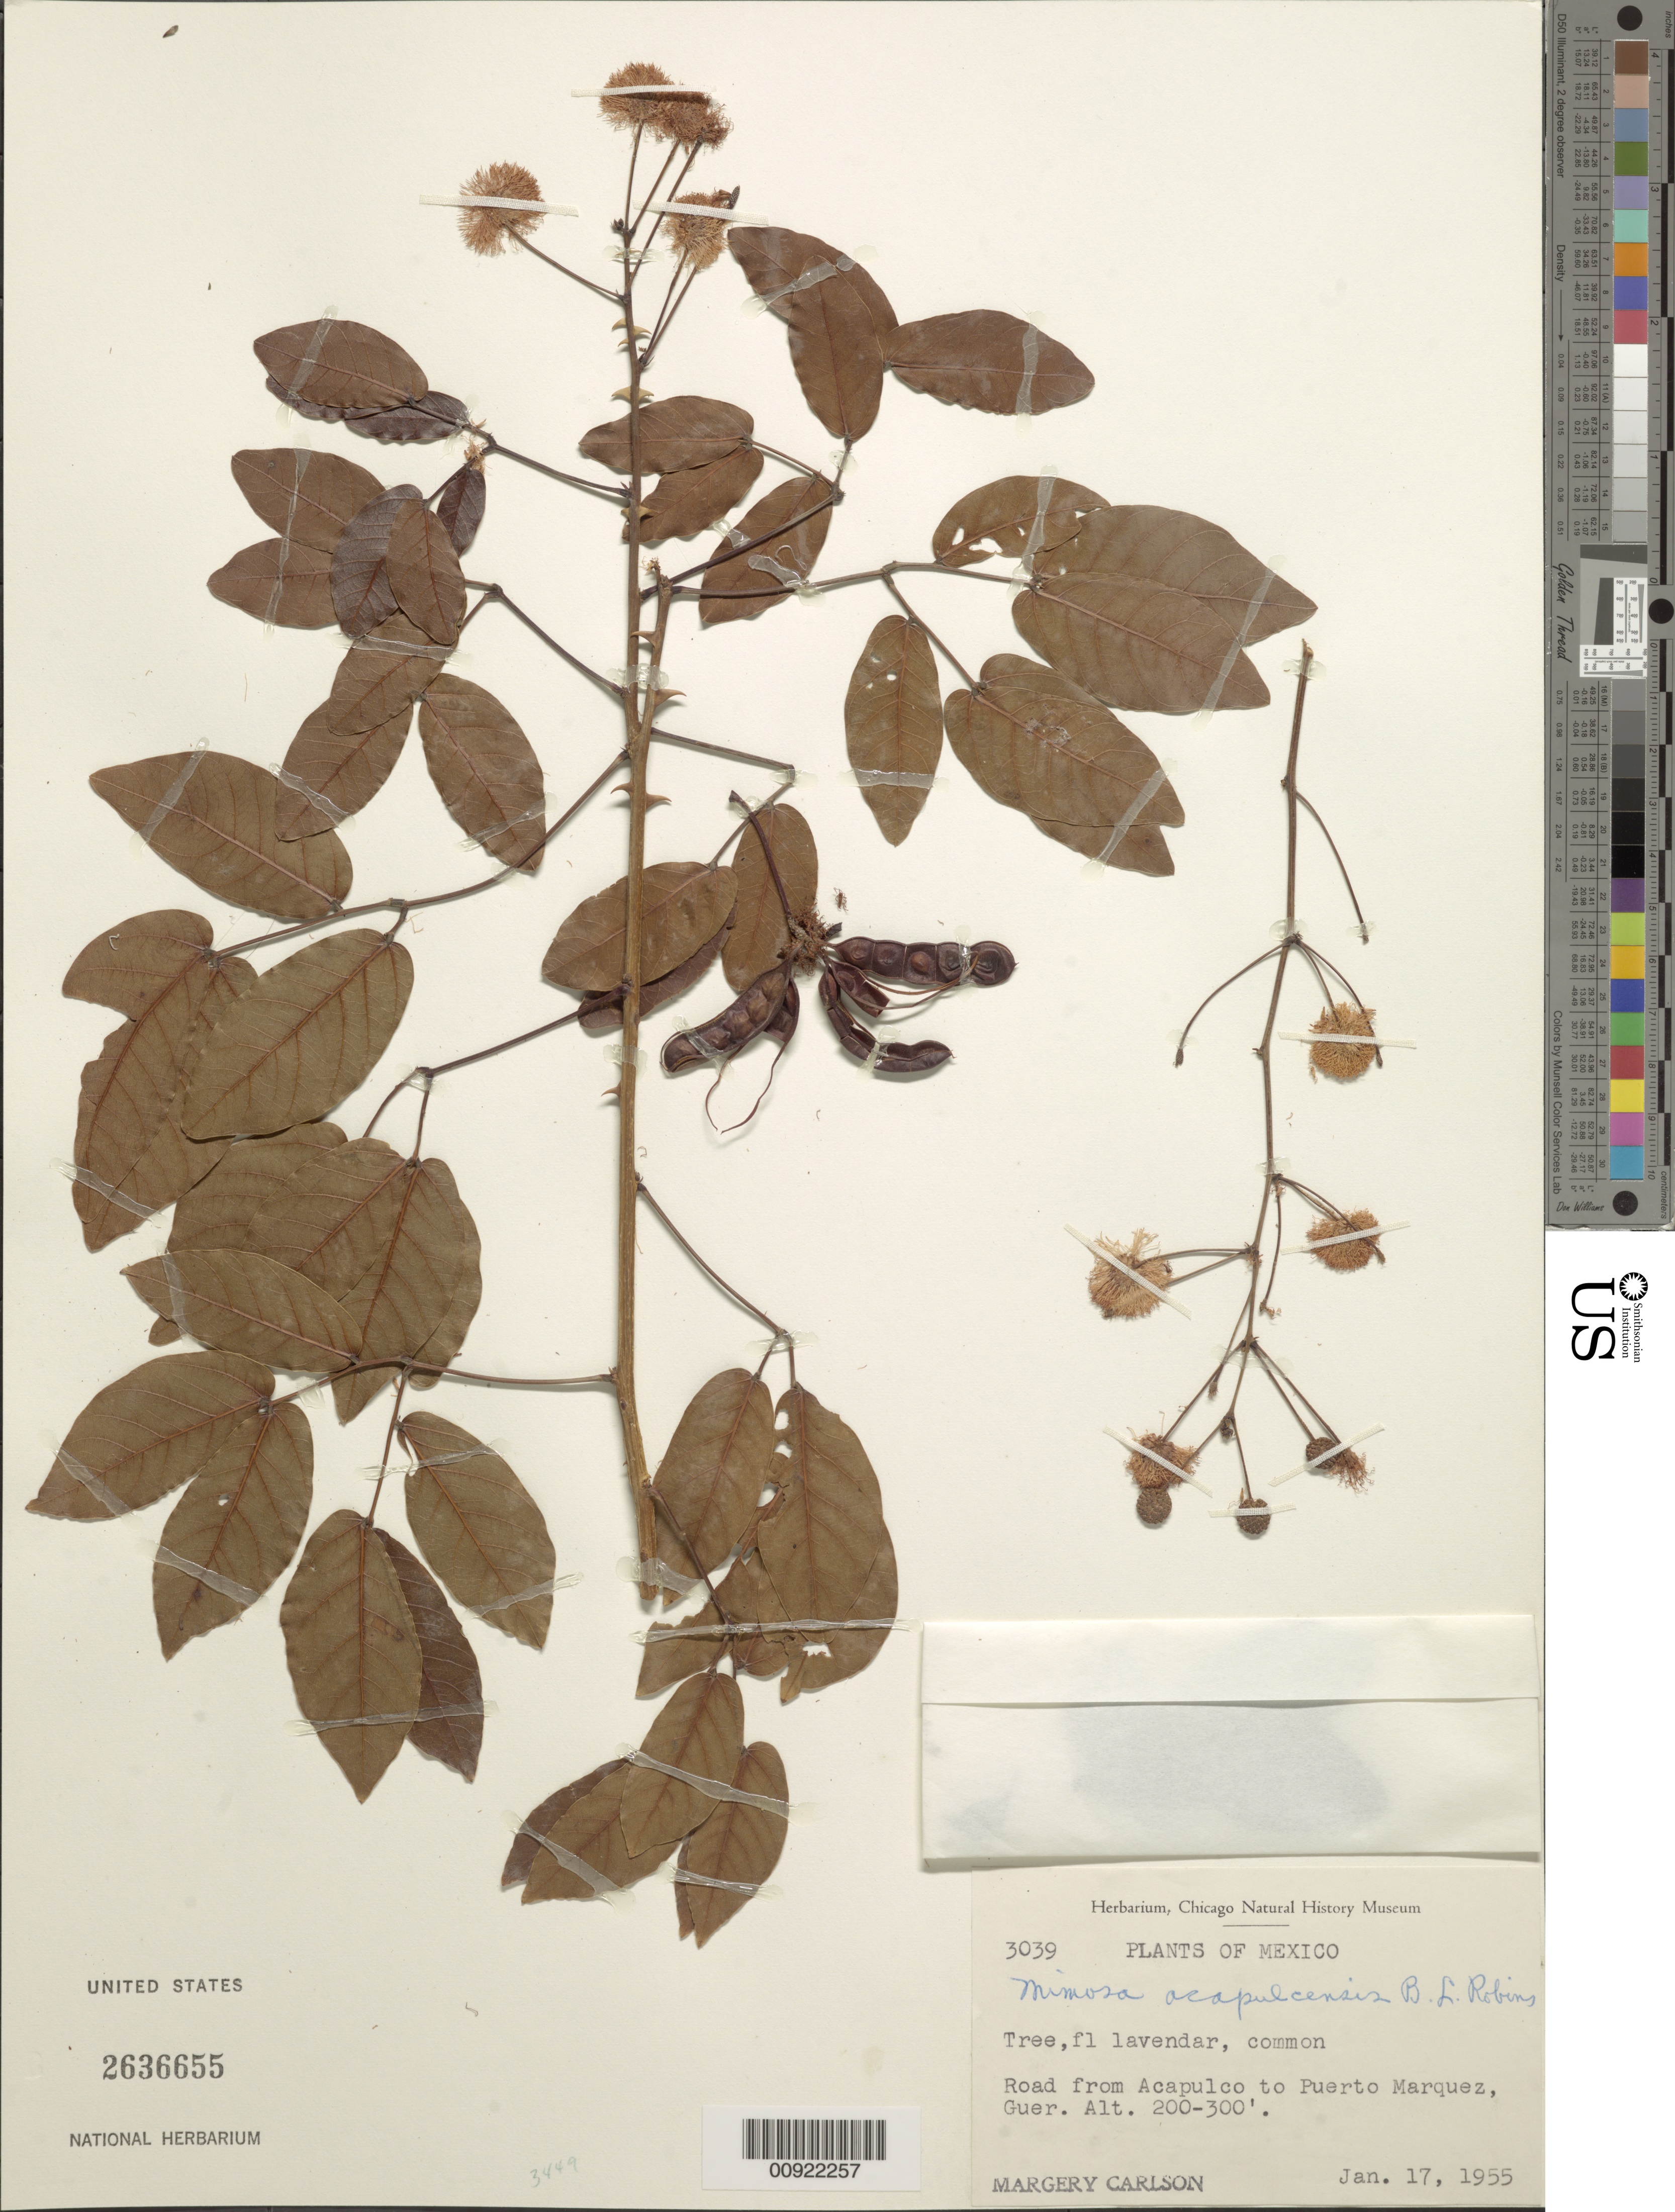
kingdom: Plantae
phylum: Tracheophyta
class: Magnoliopsida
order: Fabales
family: Fabaceae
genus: Mimosa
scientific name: Mimosa acapulcensis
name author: B.L. Rob.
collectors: M. C. Carlson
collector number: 3039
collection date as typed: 17 Jan 1955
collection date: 1955-01-17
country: Mexico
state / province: Guerrero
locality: Road from Acapulco to Puerto Marquez, Guerrero.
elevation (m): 61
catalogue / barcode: US 2636655